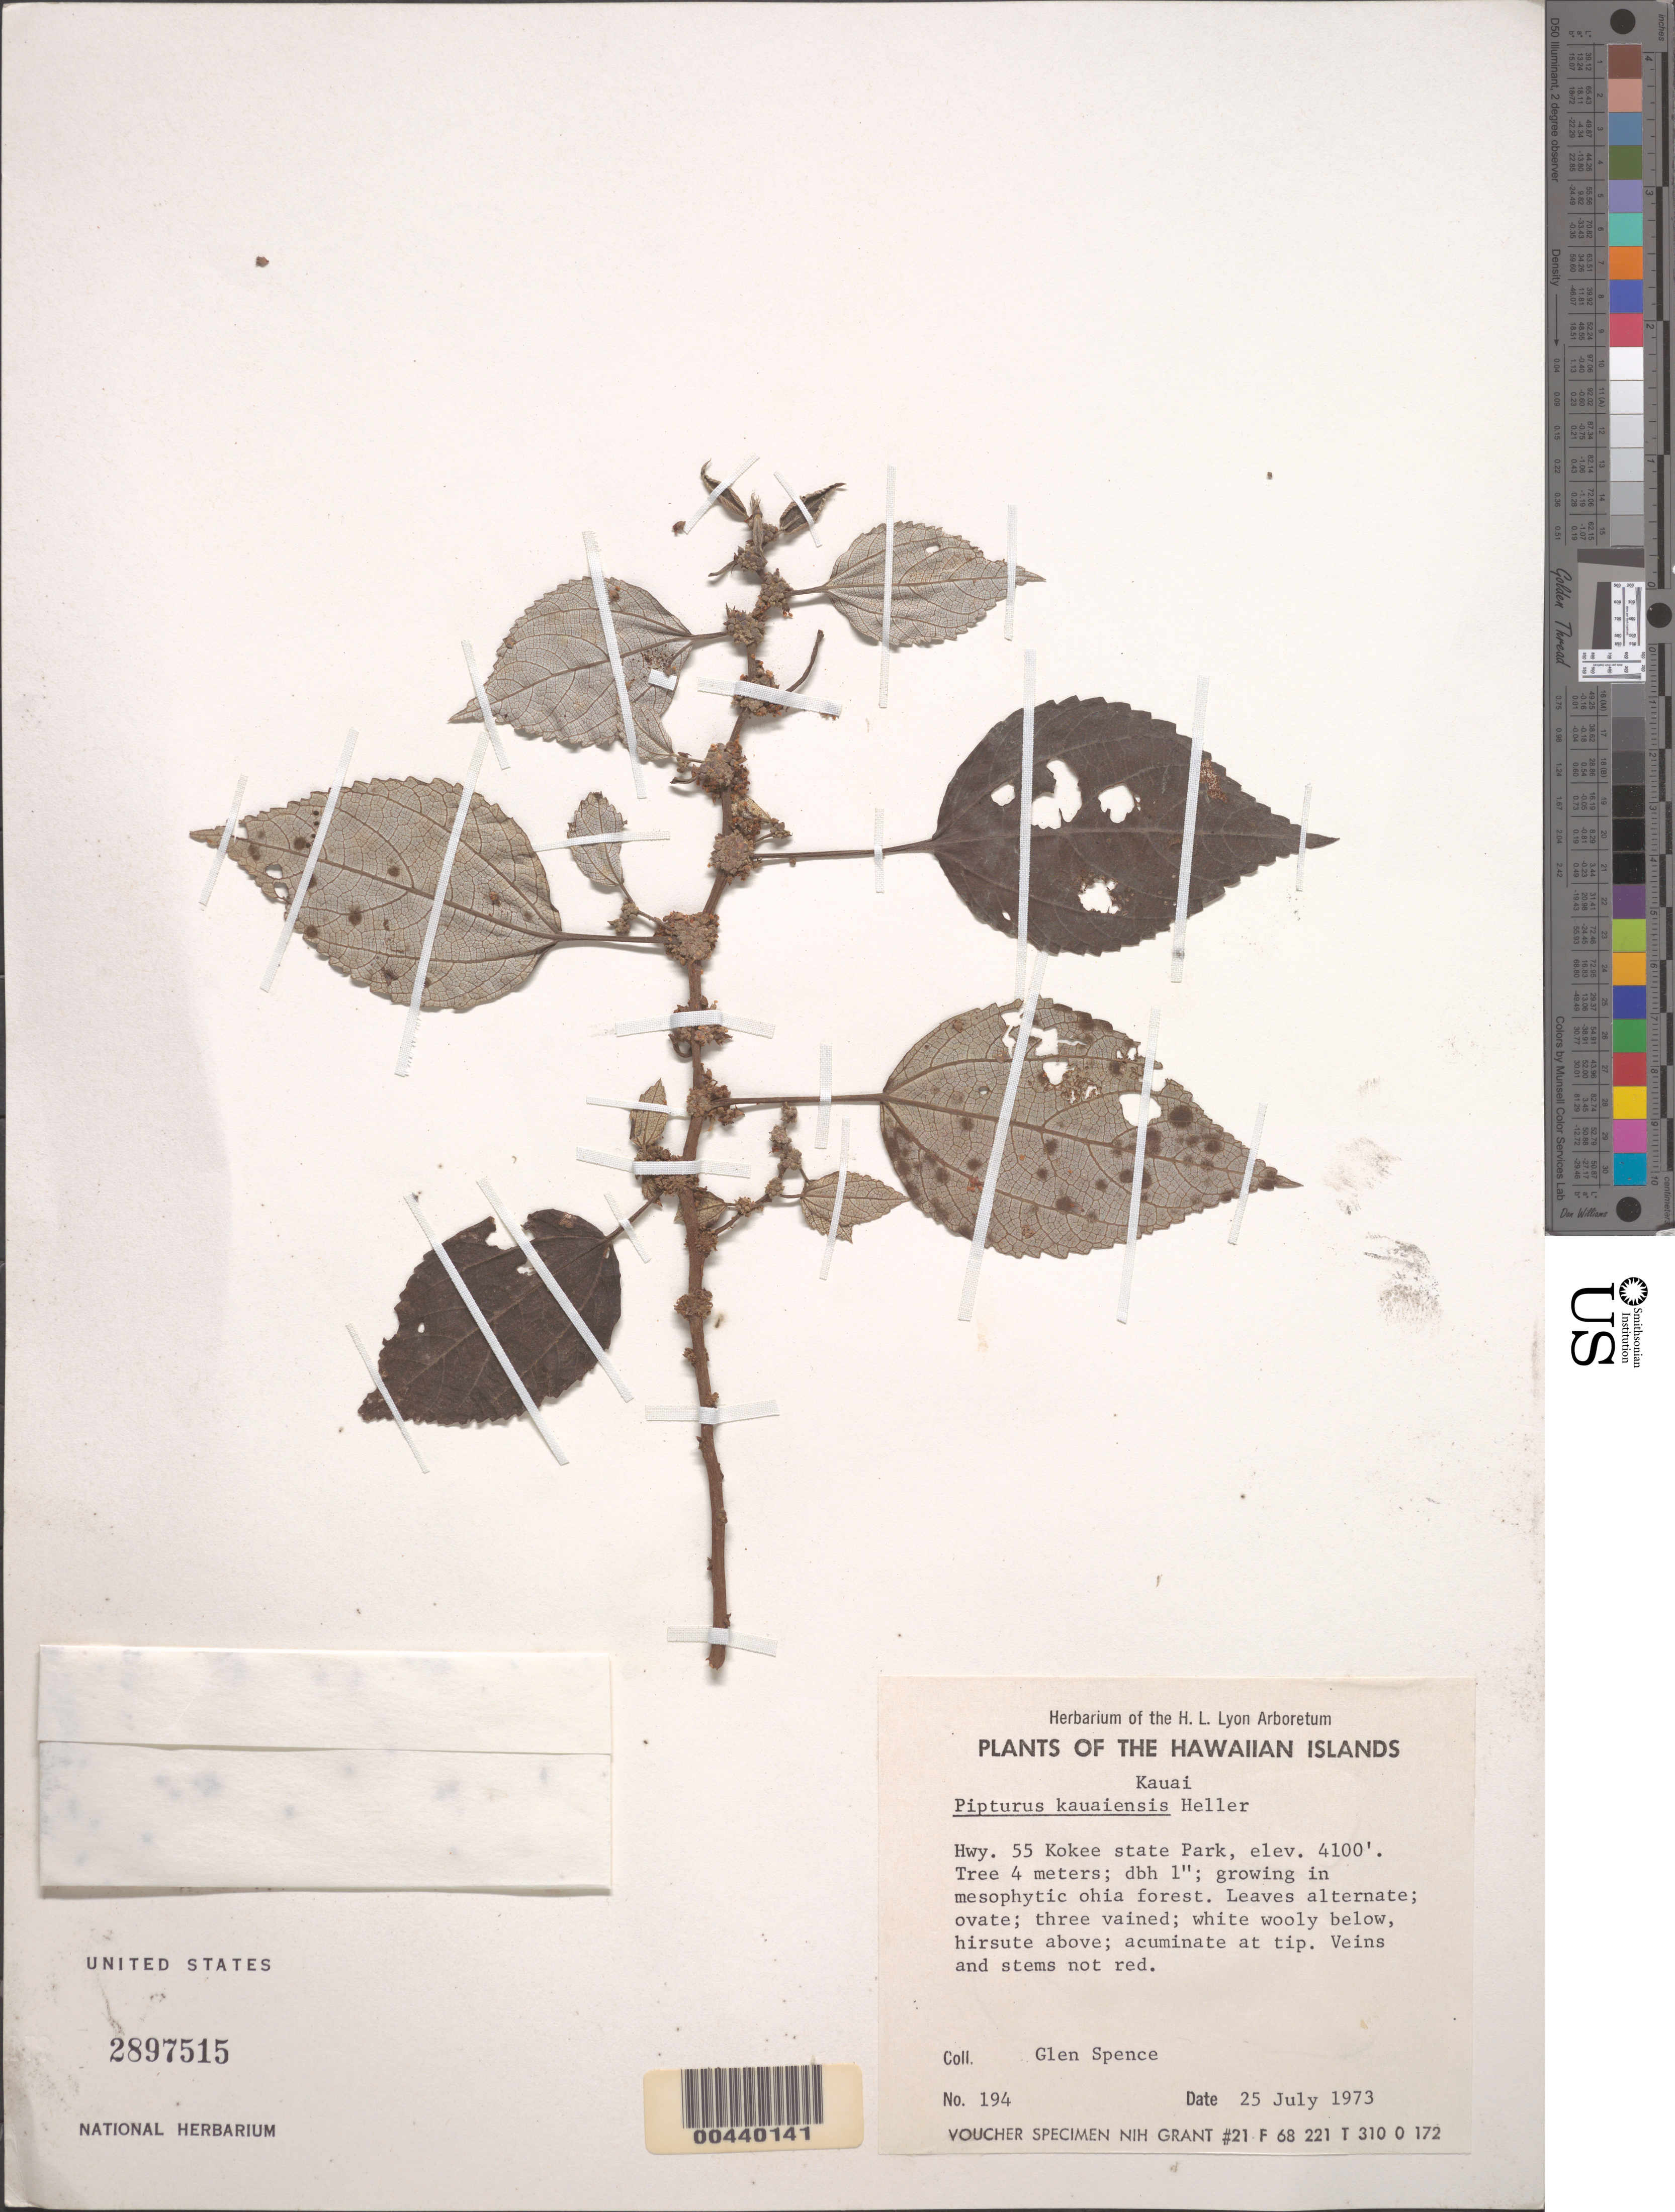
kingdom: Plantae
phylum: Tracheophyta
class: Magnoliopsida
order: Rosales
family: Urticaceae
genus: Pipturus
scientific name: Pipturus kauaiensis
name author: A. Heller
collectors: G. Spence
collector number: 194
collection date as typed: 25 Jul 1973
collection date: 1973-07-25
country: United States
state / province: Hawaii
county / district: Kauai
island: Kaua'i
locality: Highway 55, Kokee State Park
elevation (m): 1250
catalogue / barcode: US 2897515